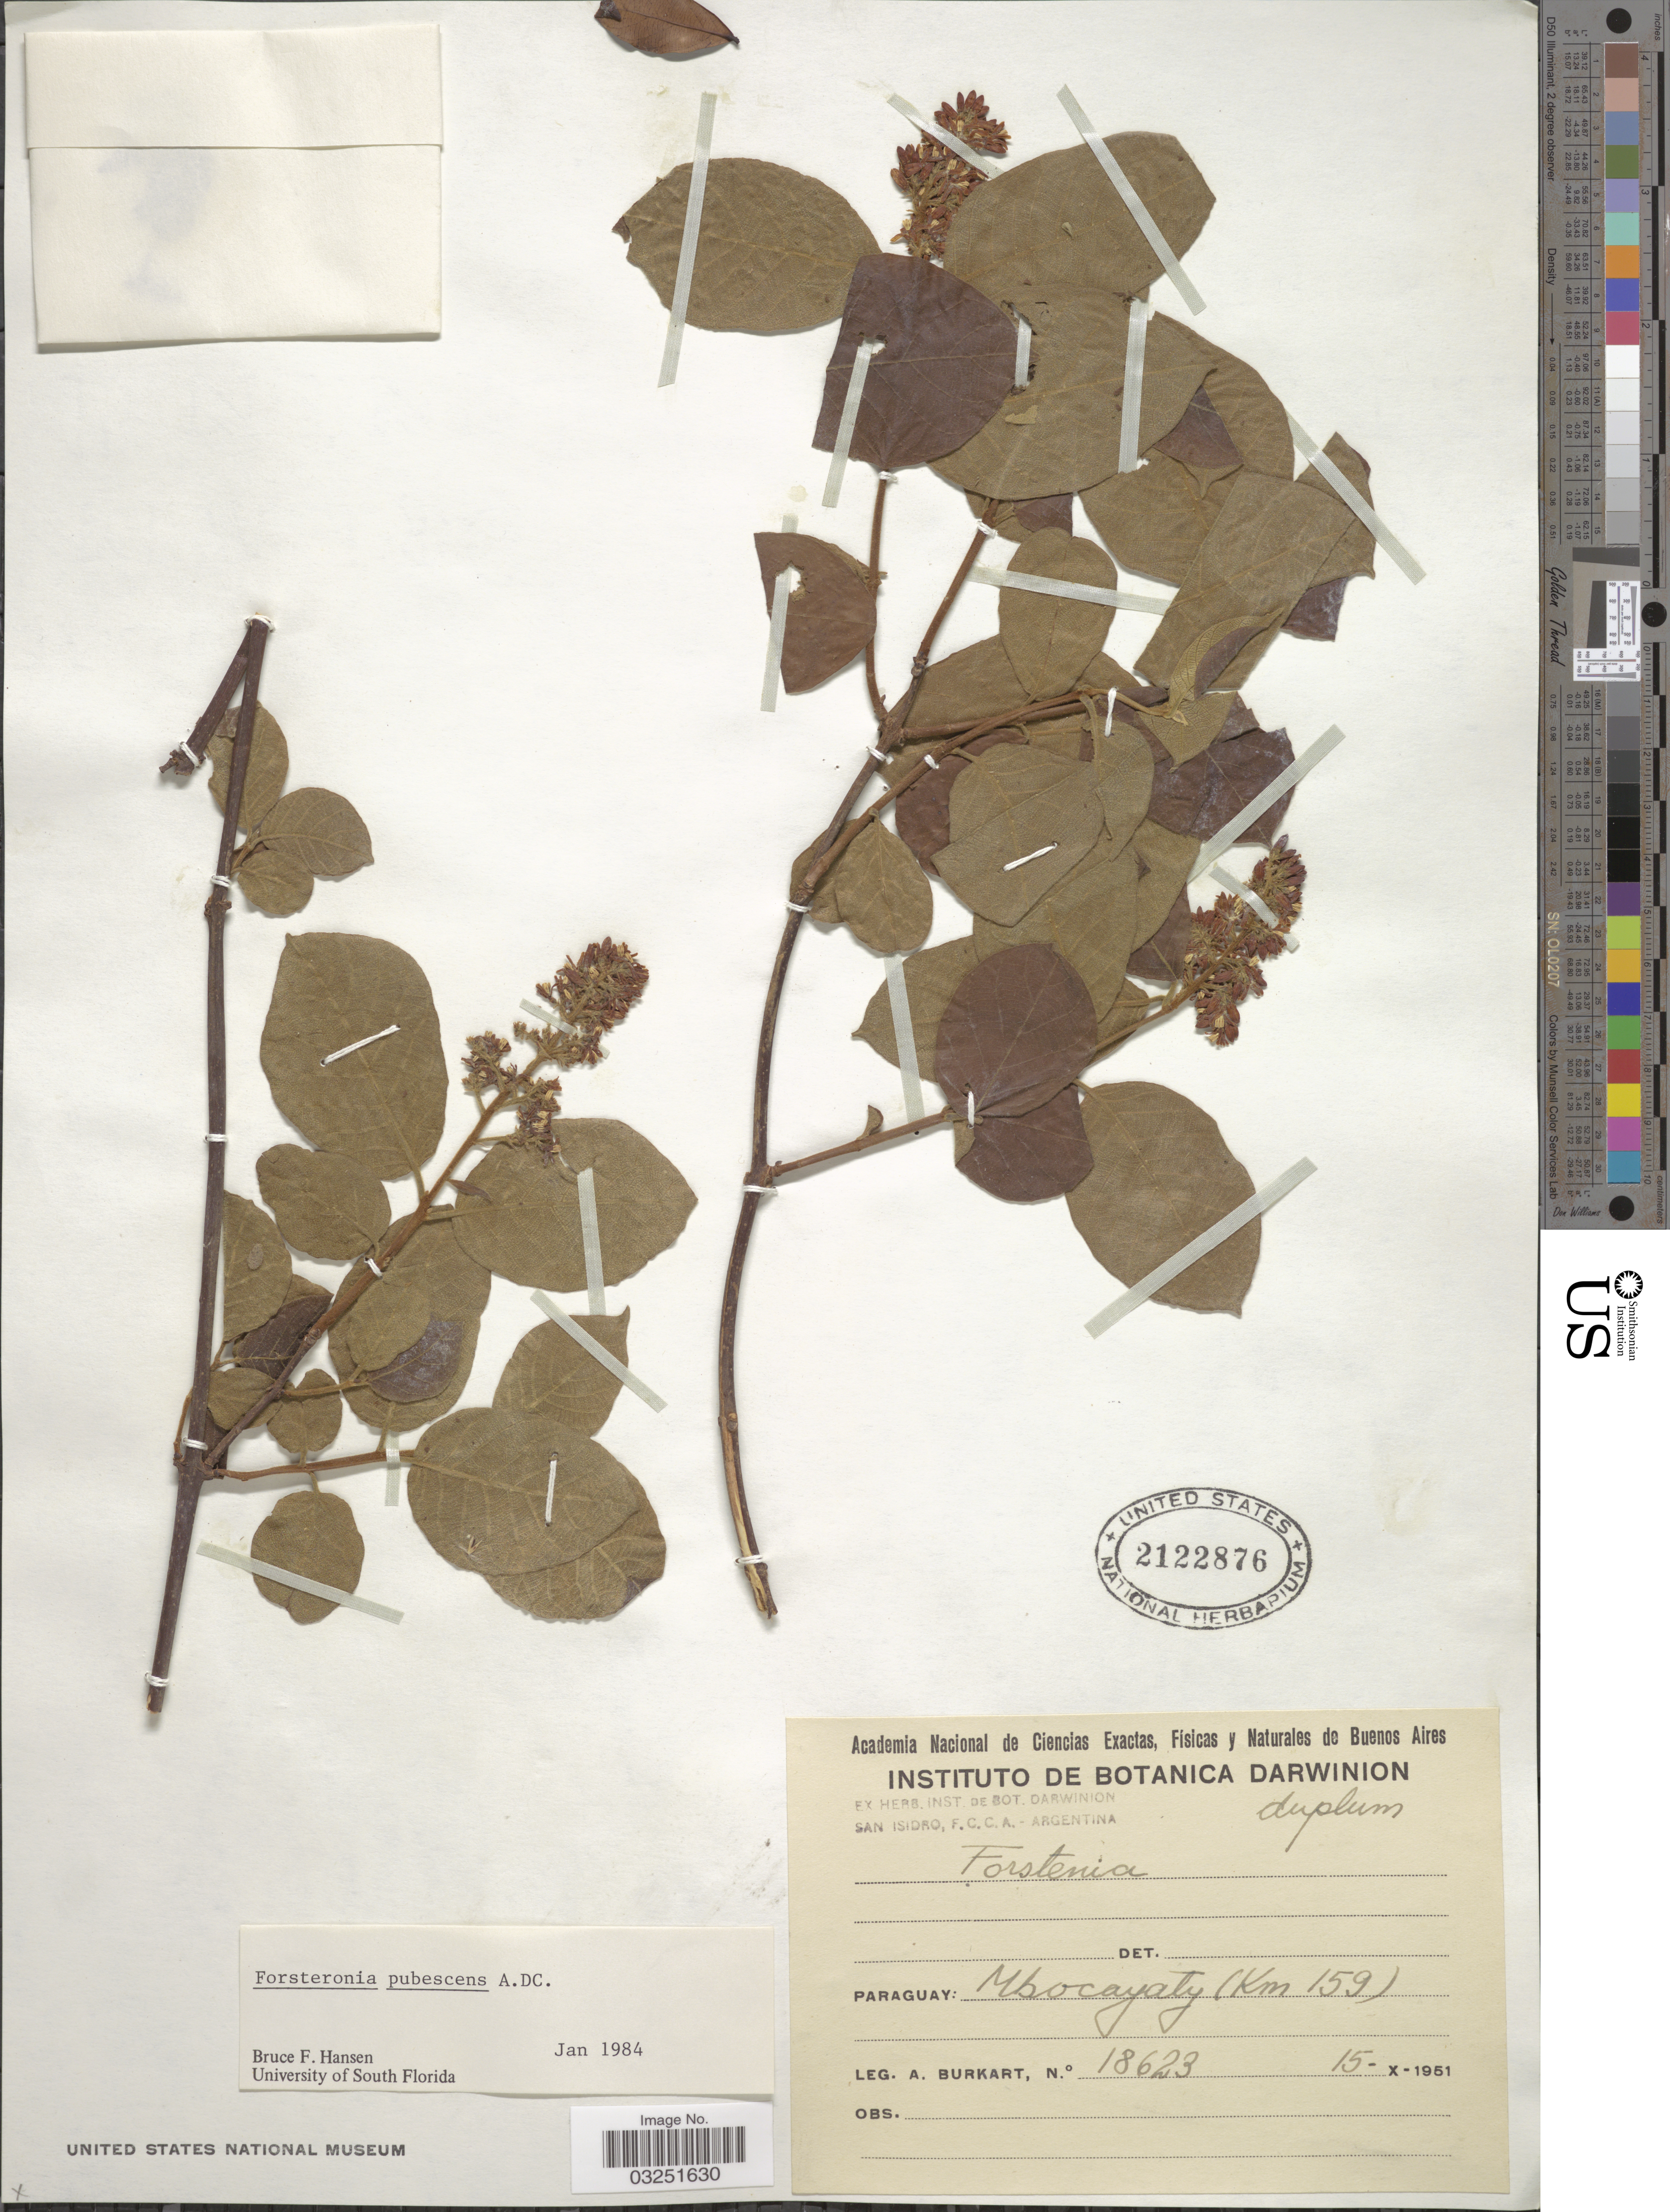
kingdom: Plantae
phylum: Tracheophyta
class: Magnoliopsida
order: Gentianales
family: Apocynaceae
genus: Forsteronia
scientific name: Forsteronia pubescens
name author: A. DC.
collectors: A. E. Burkart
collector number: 18623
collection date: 1951-10-15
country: Paraguay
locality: Mbocayaty (Km 159).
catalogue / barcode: US 2122876